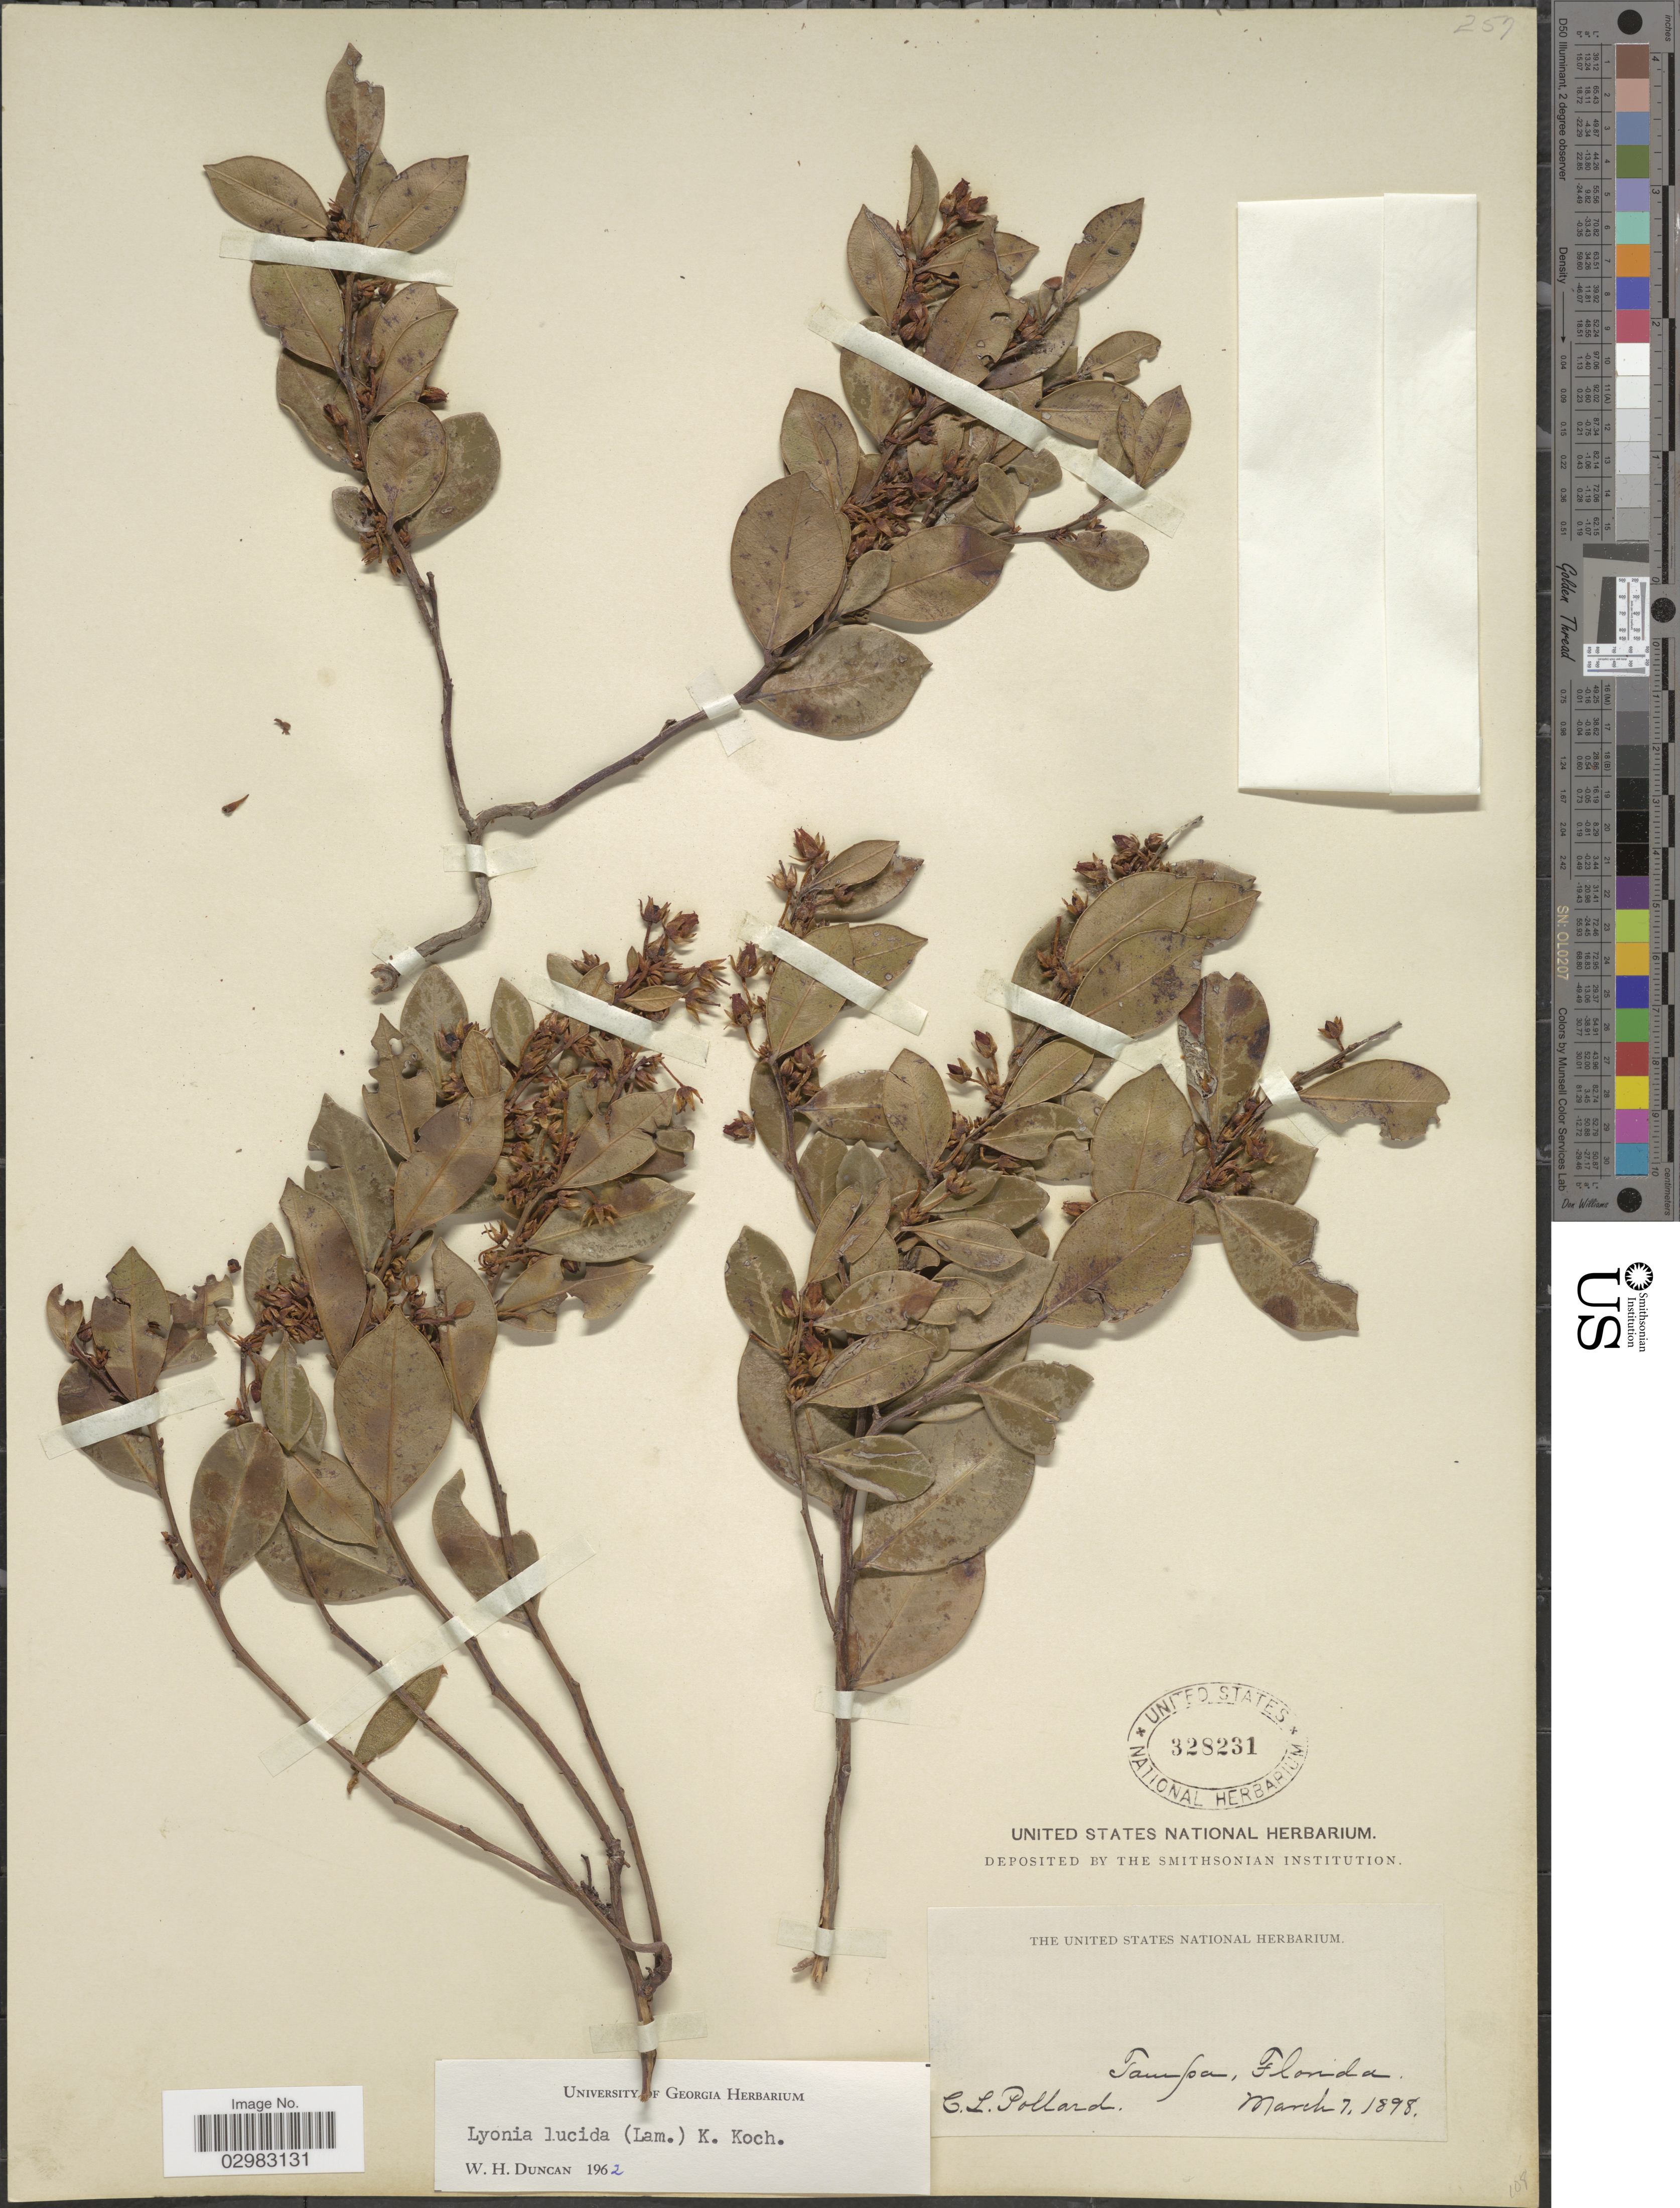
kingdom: Plantae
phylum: Tracheophyta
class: Magnoliopsida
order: Ericales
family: Ericaceae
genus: Lyonia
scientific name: Lyonia lucida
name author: K. Koch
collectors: C. L. Pollard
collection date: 1898-03-07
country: United States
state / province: Florida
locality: Tampa.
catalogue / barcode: US 328231